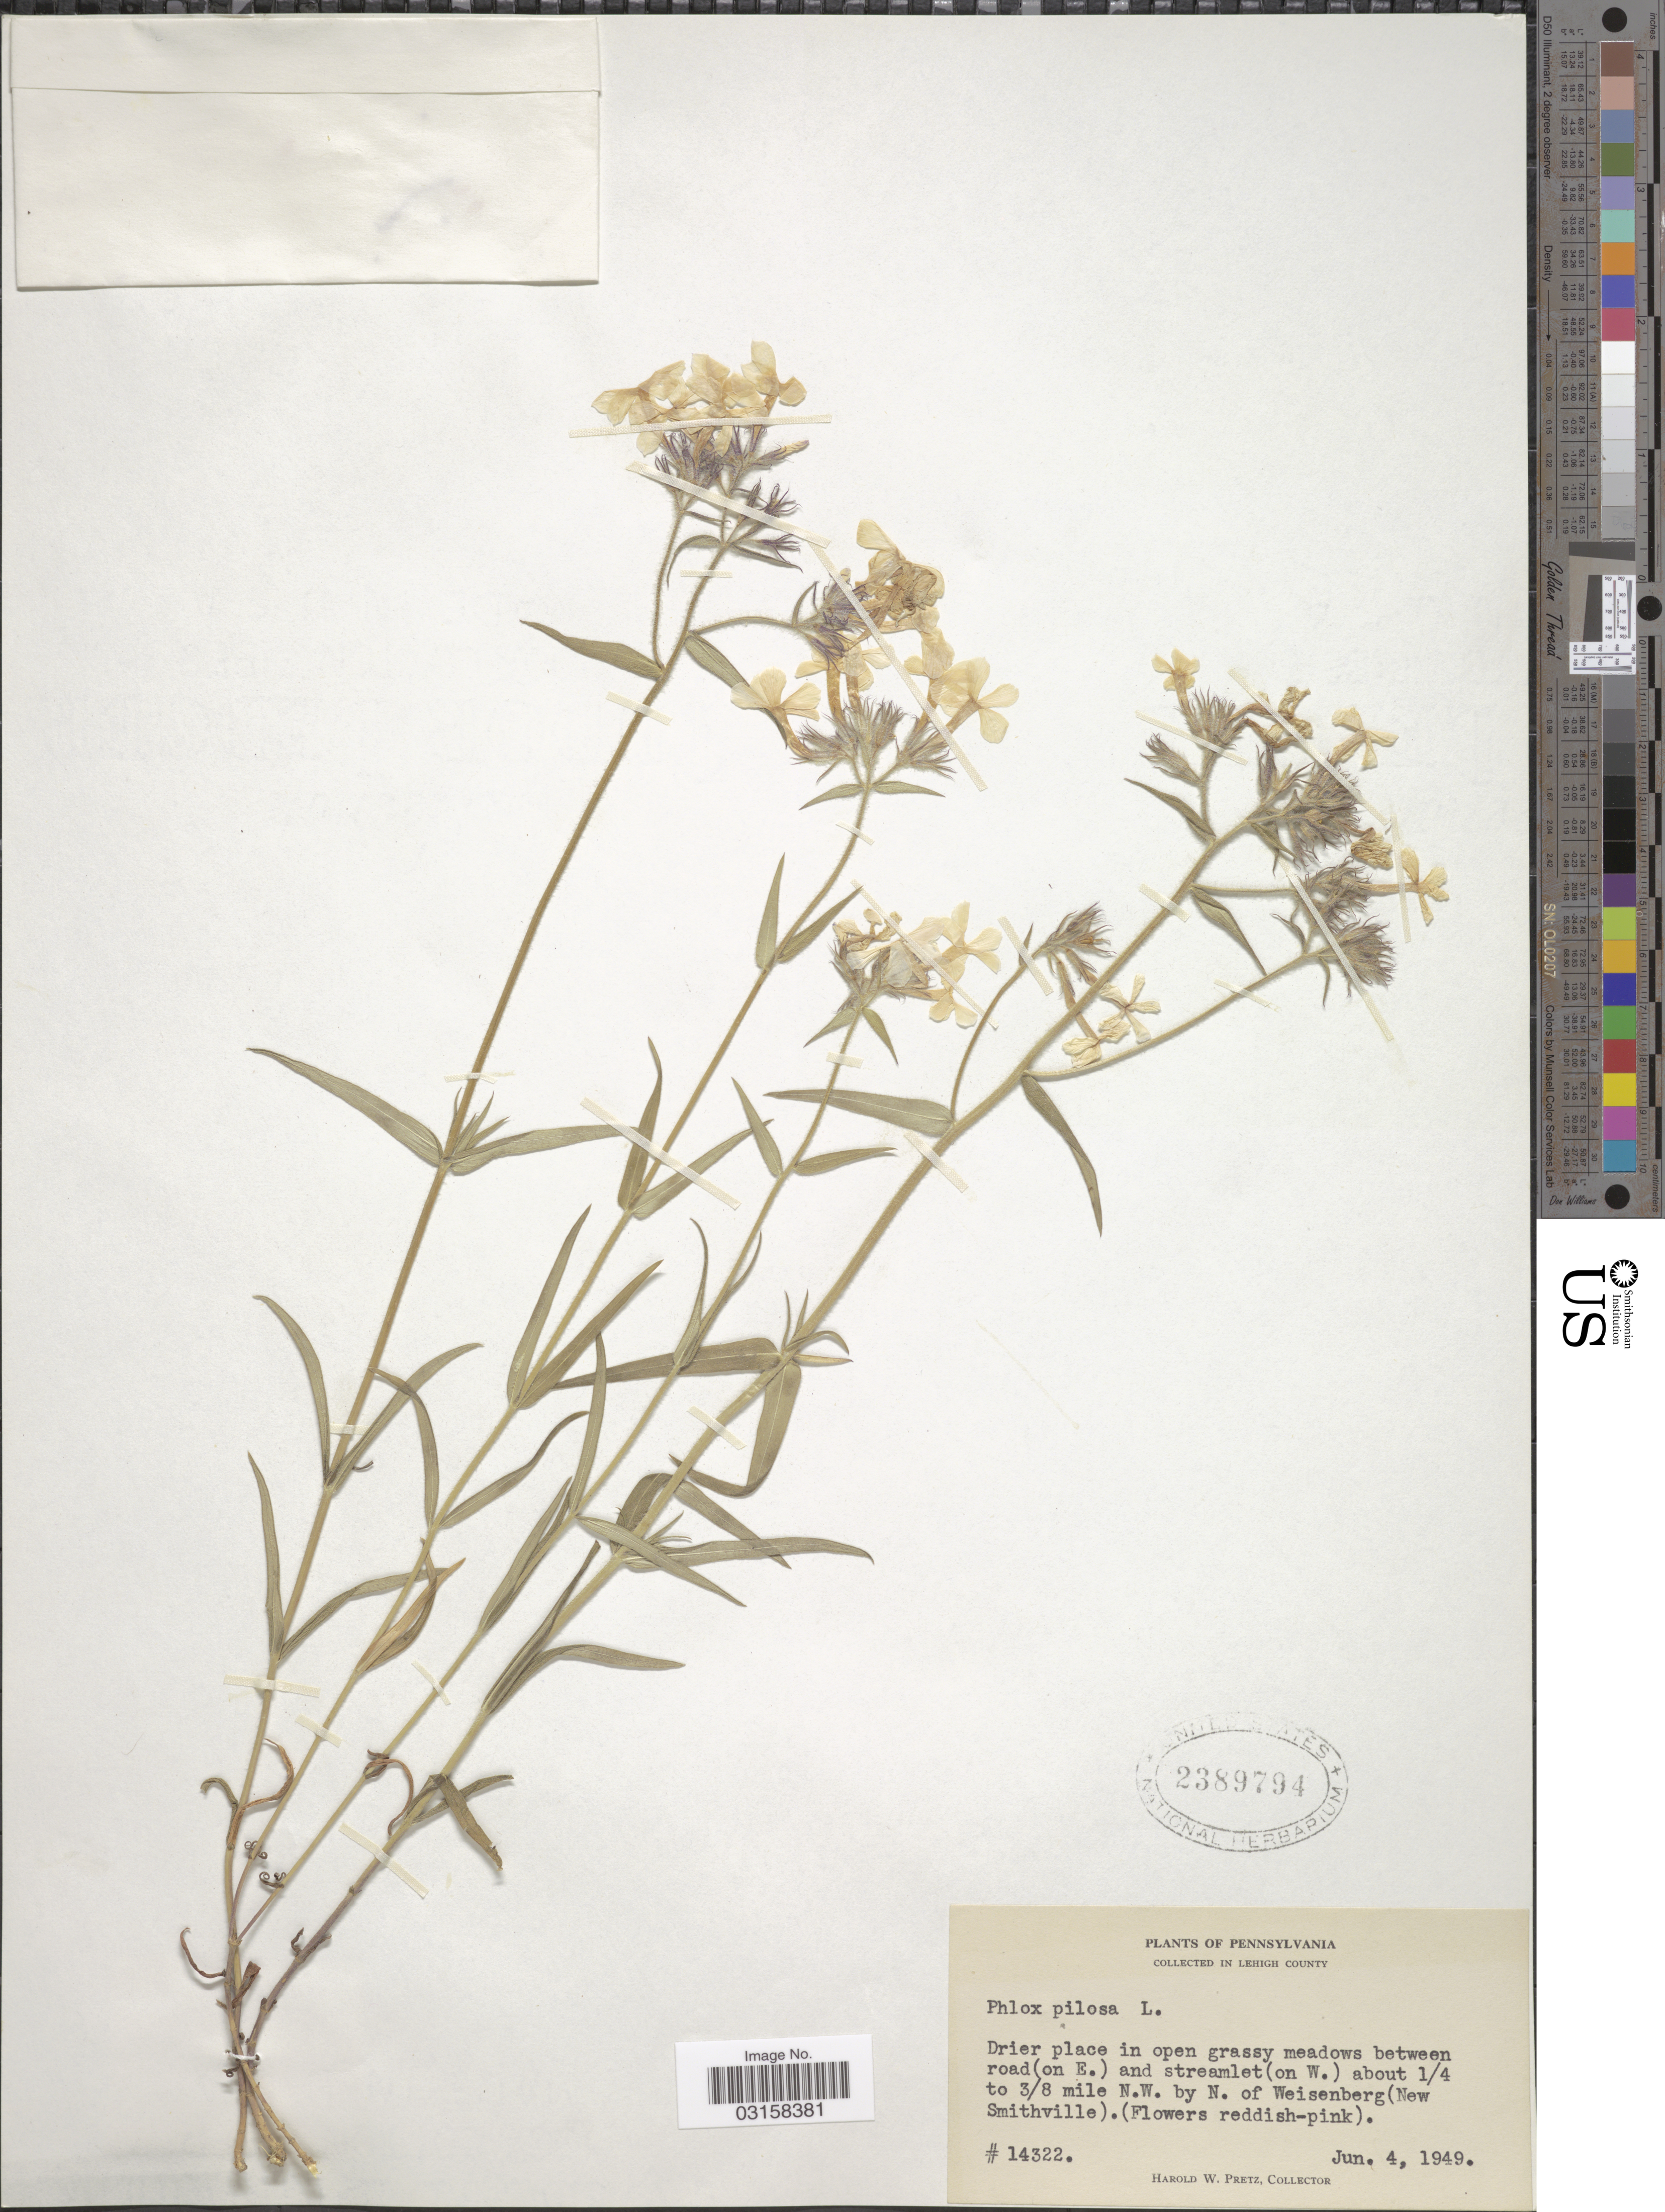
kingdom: Plantae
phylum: Tracheophyta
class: Magnoliopsida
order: Ericales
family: Polemoniaceae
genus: Phlox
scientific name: Phlox pilosa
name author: L.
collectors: H. W. Pretz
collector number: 14322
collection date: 1949-06-04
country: United States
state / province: Pennsylvania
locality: In Lehigh County. Between road (on E.) and streamlet (on W.) about 1/4 to 3/8 mile N. W. by N. of Weisenberg (New Smithville).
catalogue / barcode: US 2389794